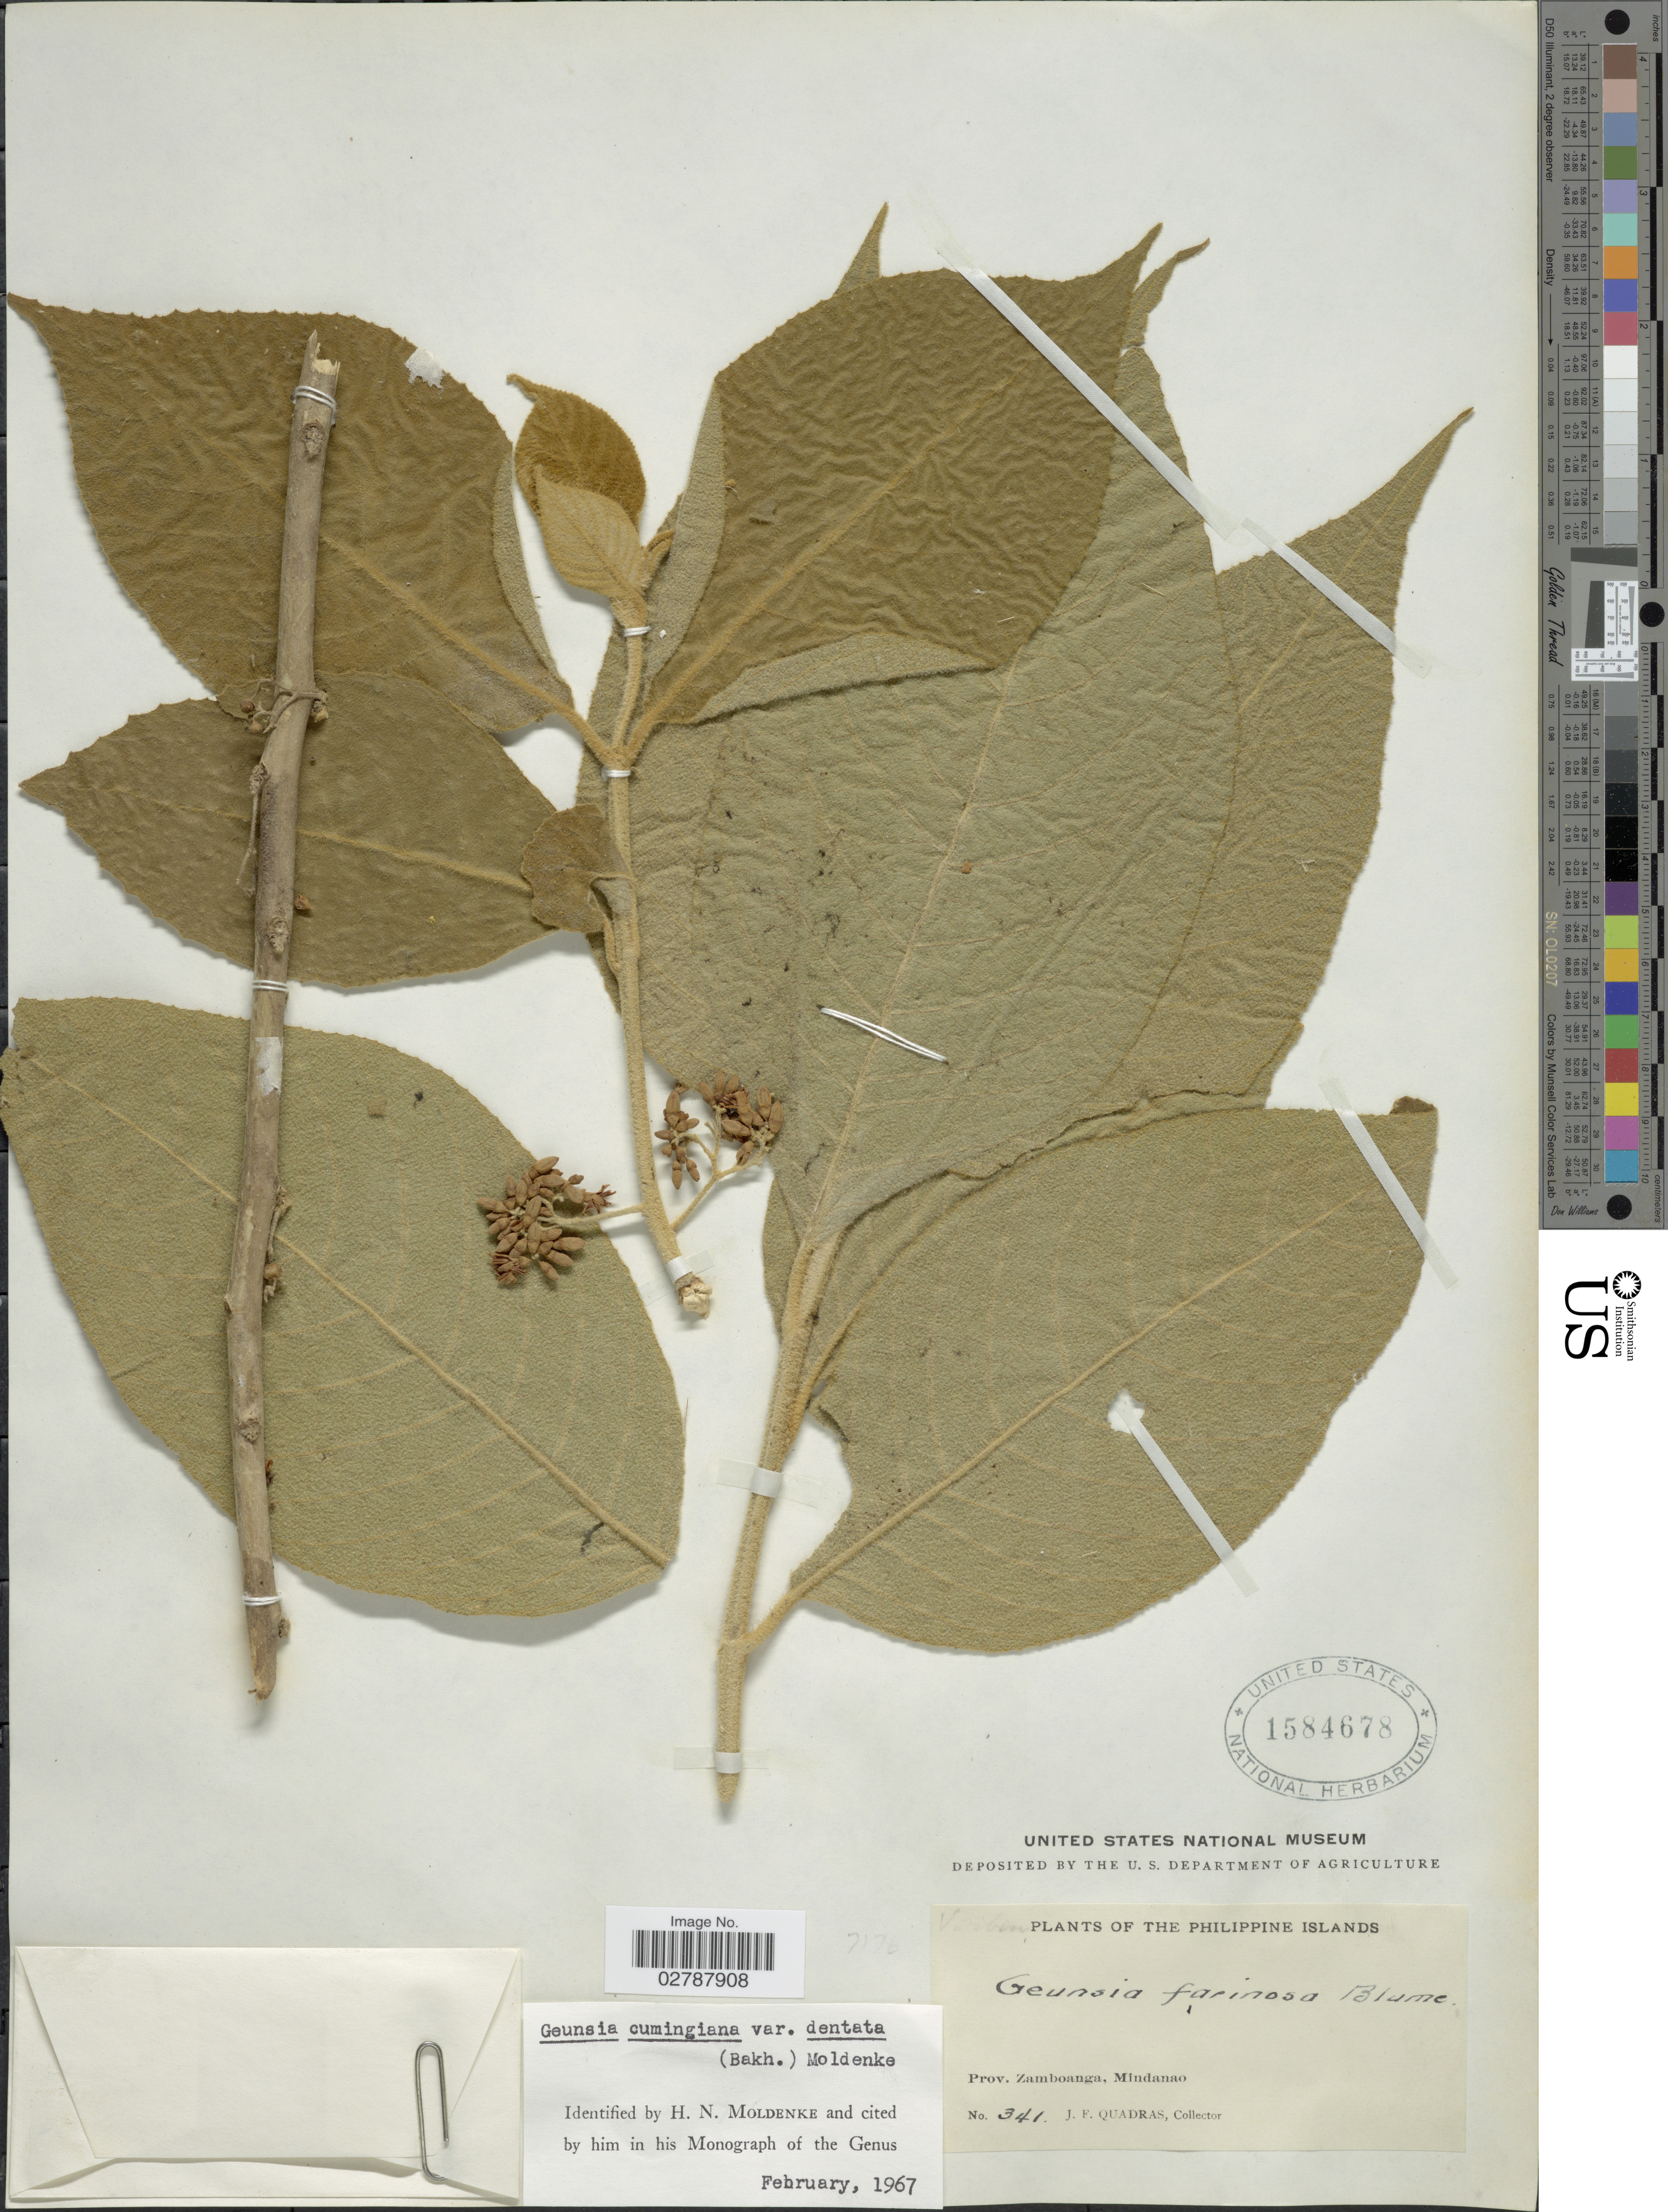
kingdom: Plantae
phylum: Tracheophyta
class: Magnoliopsida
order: Lamiales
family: Lamiaceae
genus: Callicarpa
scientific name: Callicarpa cumingiana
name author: Schauer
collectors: J. Quadras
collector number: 341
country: Philippines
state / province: Zamboanga Peninsula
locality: The Philippine Islands. Prov. Zamboanga, Mindanao.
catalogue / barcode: US 1584678